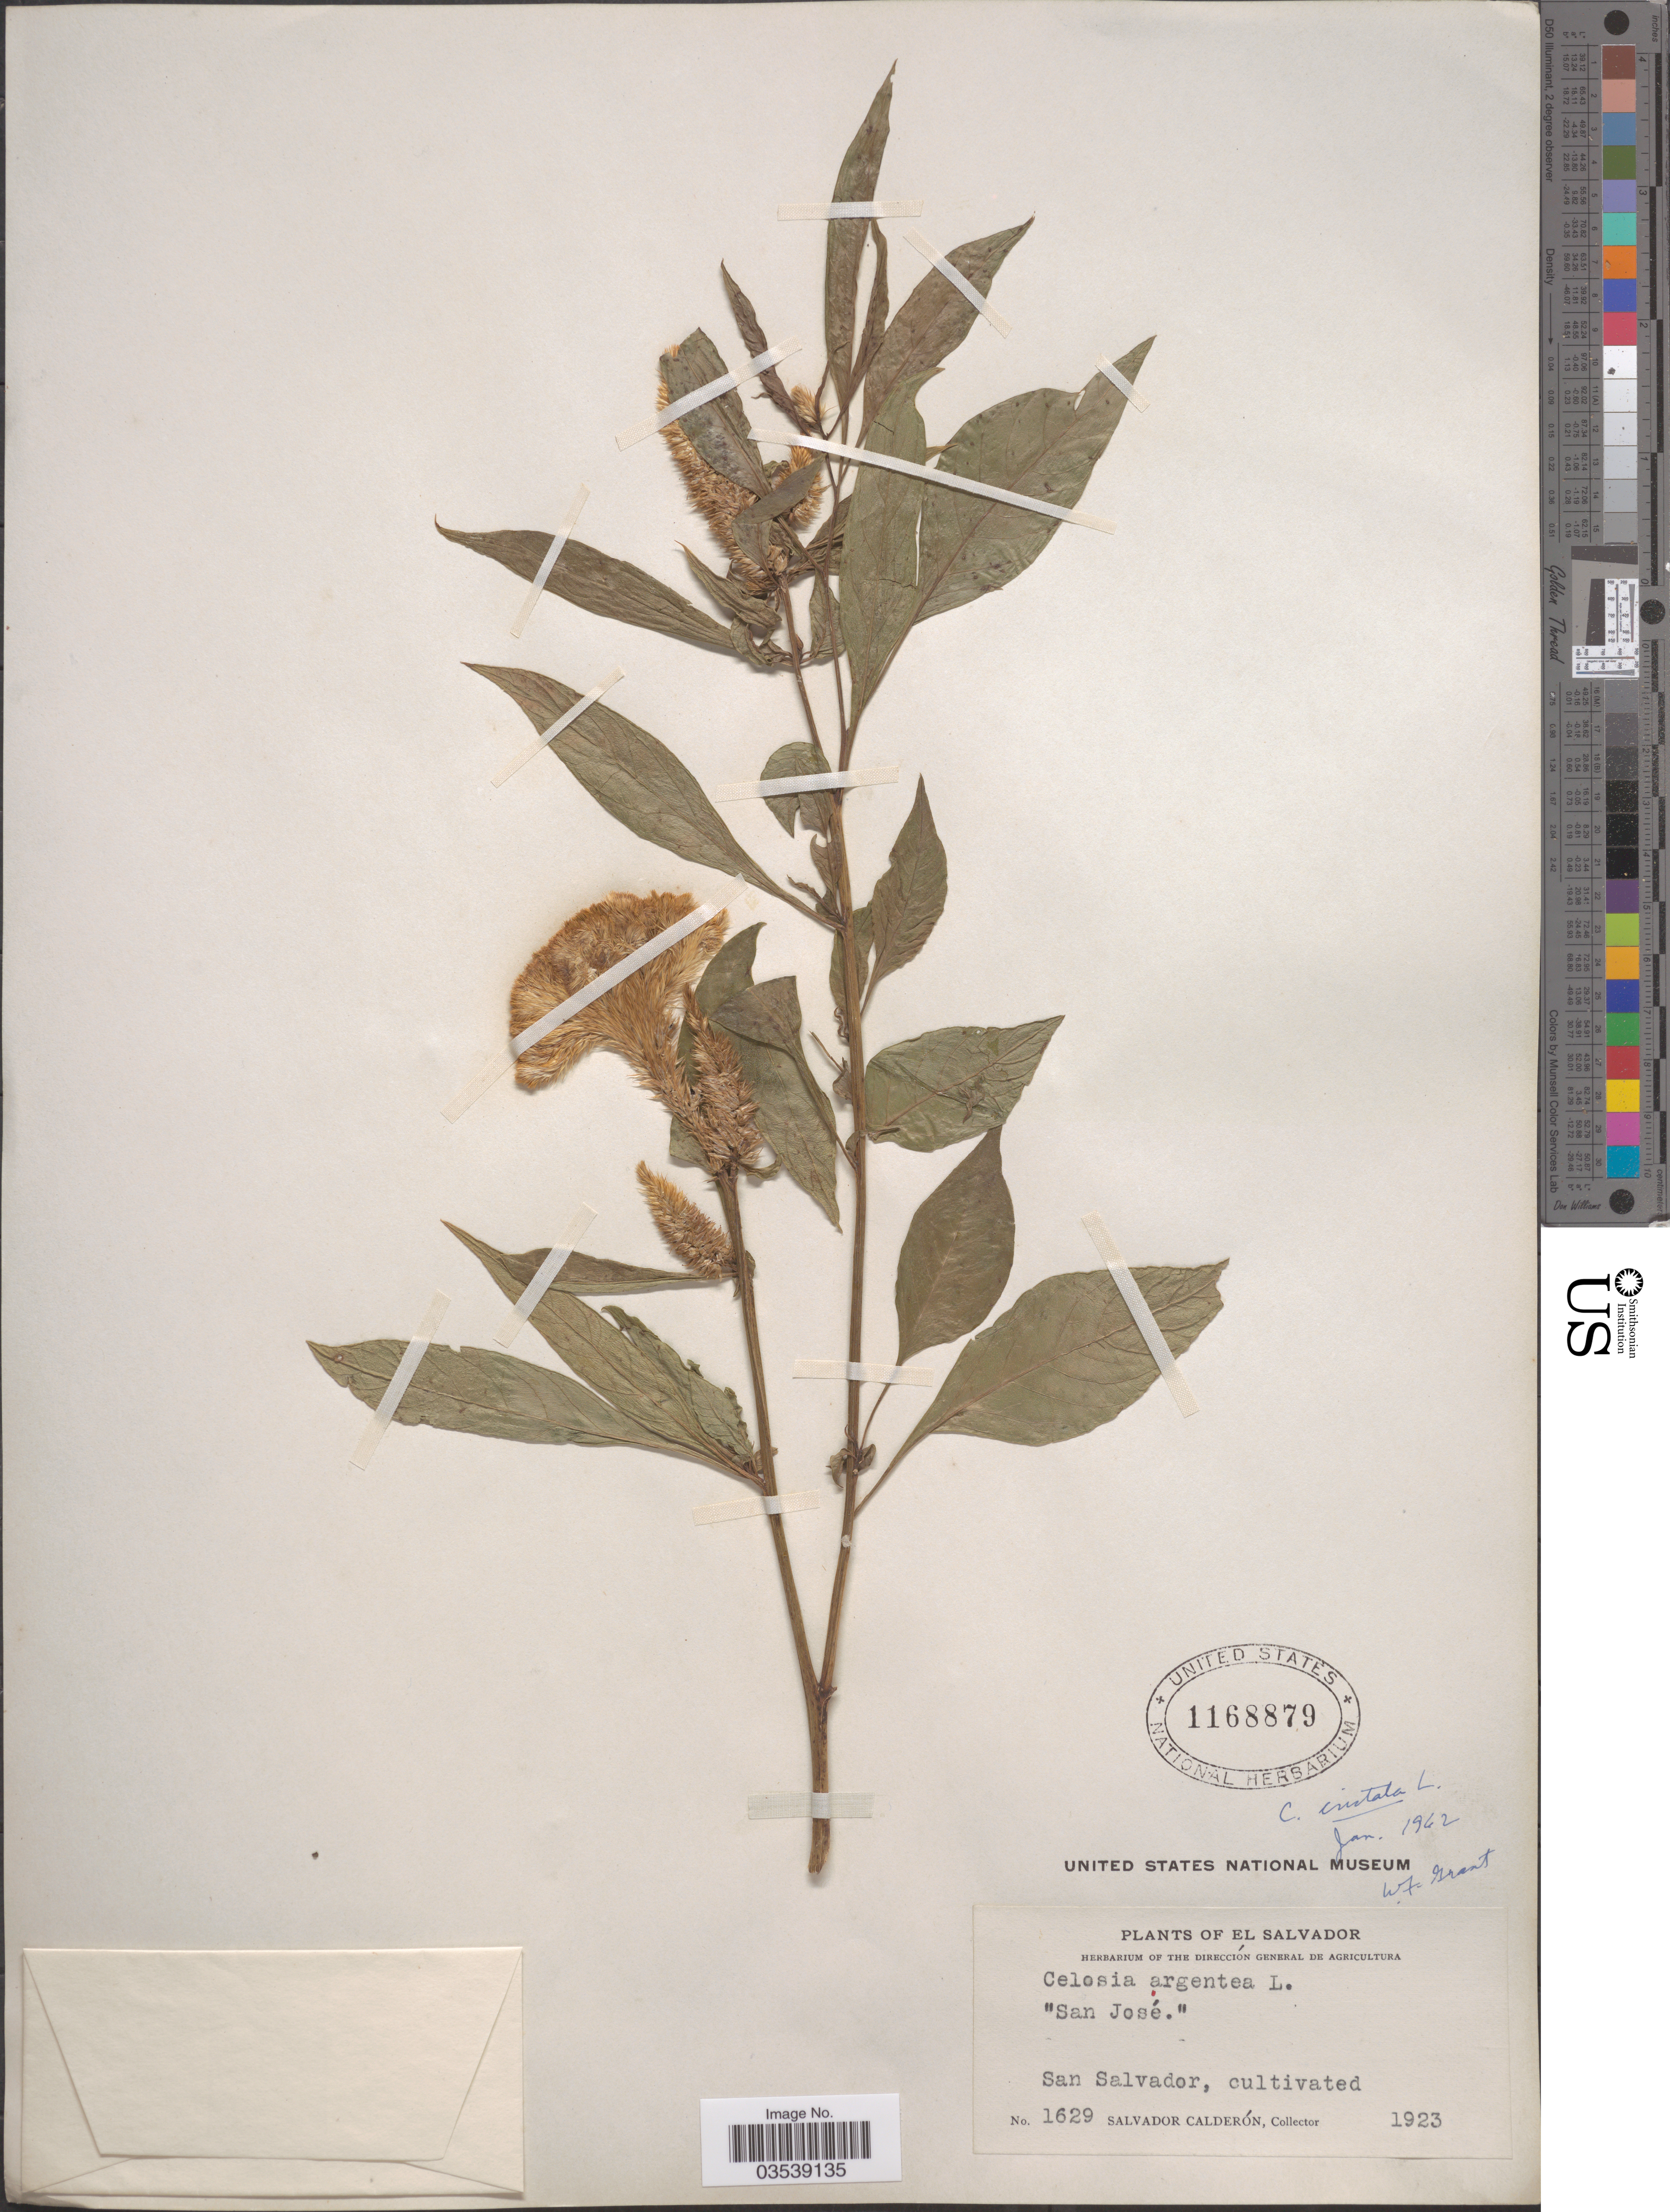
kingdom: Plantae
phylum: Tracheophyta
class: Magnoliopsida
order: Caryophyllales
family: Amaranthaceae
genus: Celosia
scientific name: Celosia argentea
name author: L.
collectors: S. Calderón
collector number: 1629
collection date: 1923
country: El Salvador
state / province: San Salvador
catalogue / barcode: US 1168879